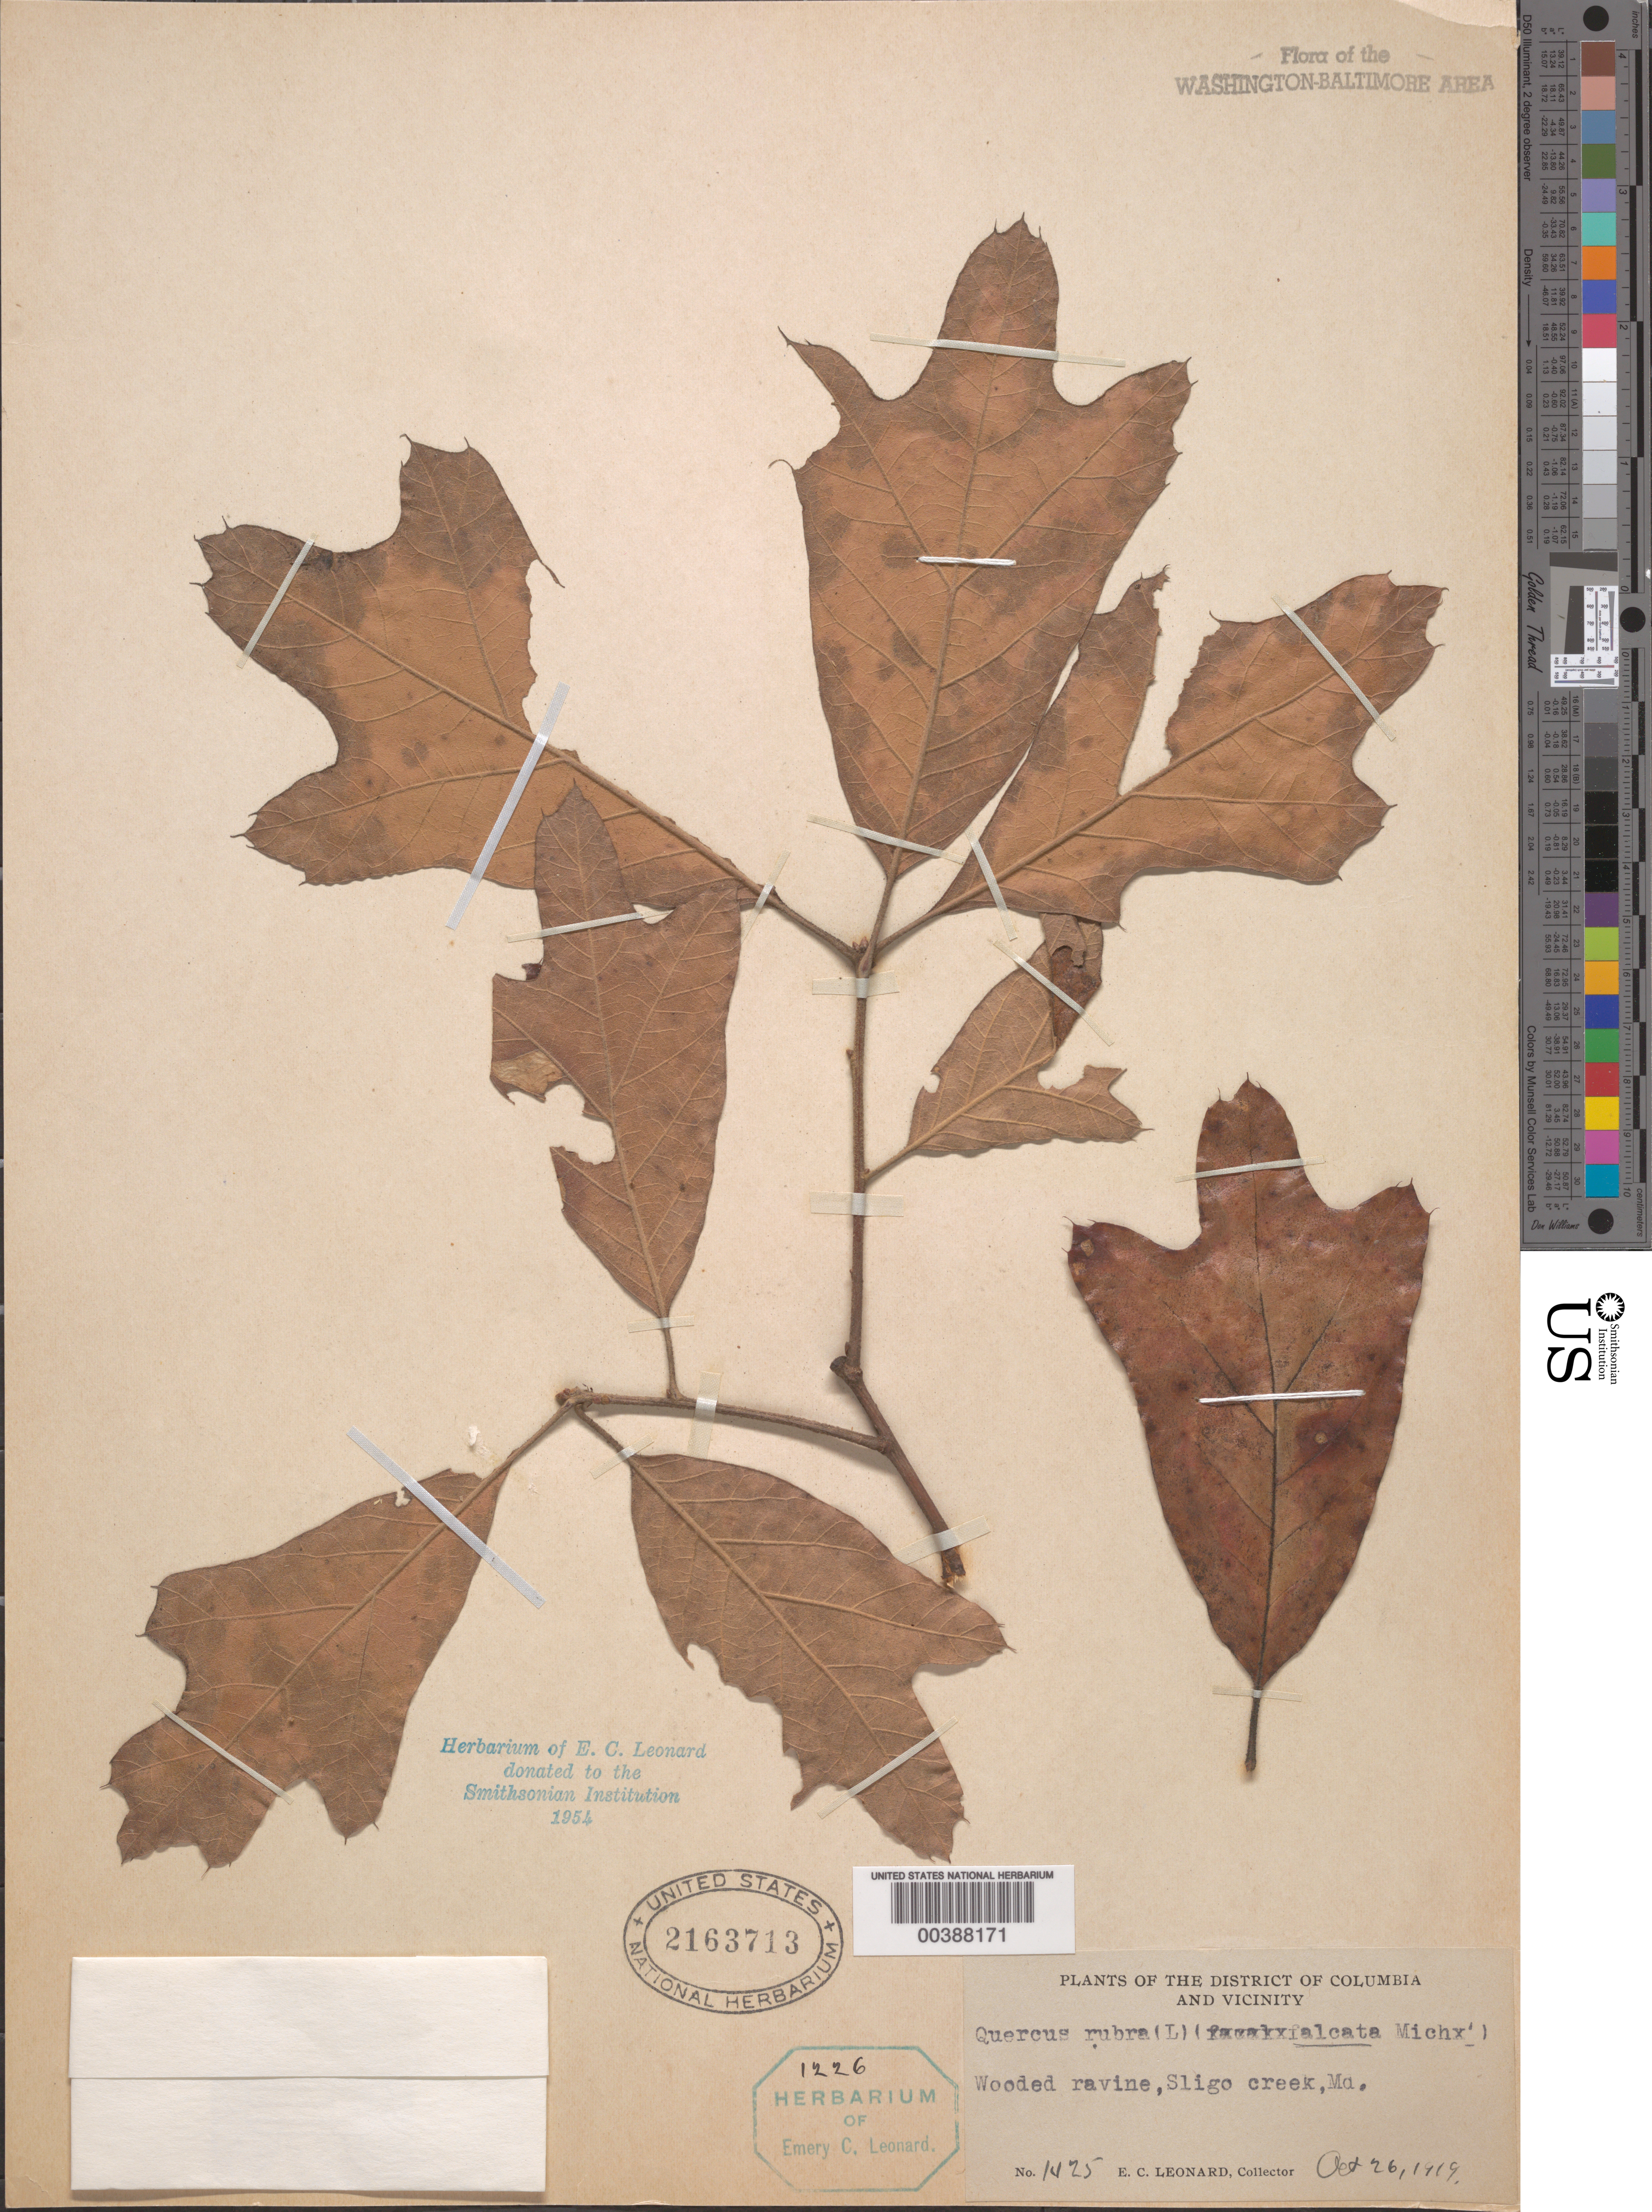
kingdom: Plantae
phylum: Tracheophyta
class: Magnoliopsida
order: Fagales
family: Fagaceae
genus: Quercus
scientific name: Quercus falcata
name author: Michx.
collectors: E. C. Leonard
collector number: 1425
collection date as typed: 26 Oct 1919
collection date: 1919-10-26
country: United States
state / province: Maryland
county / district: Montgomery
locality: Sligo Creek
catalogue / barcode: US 2163713